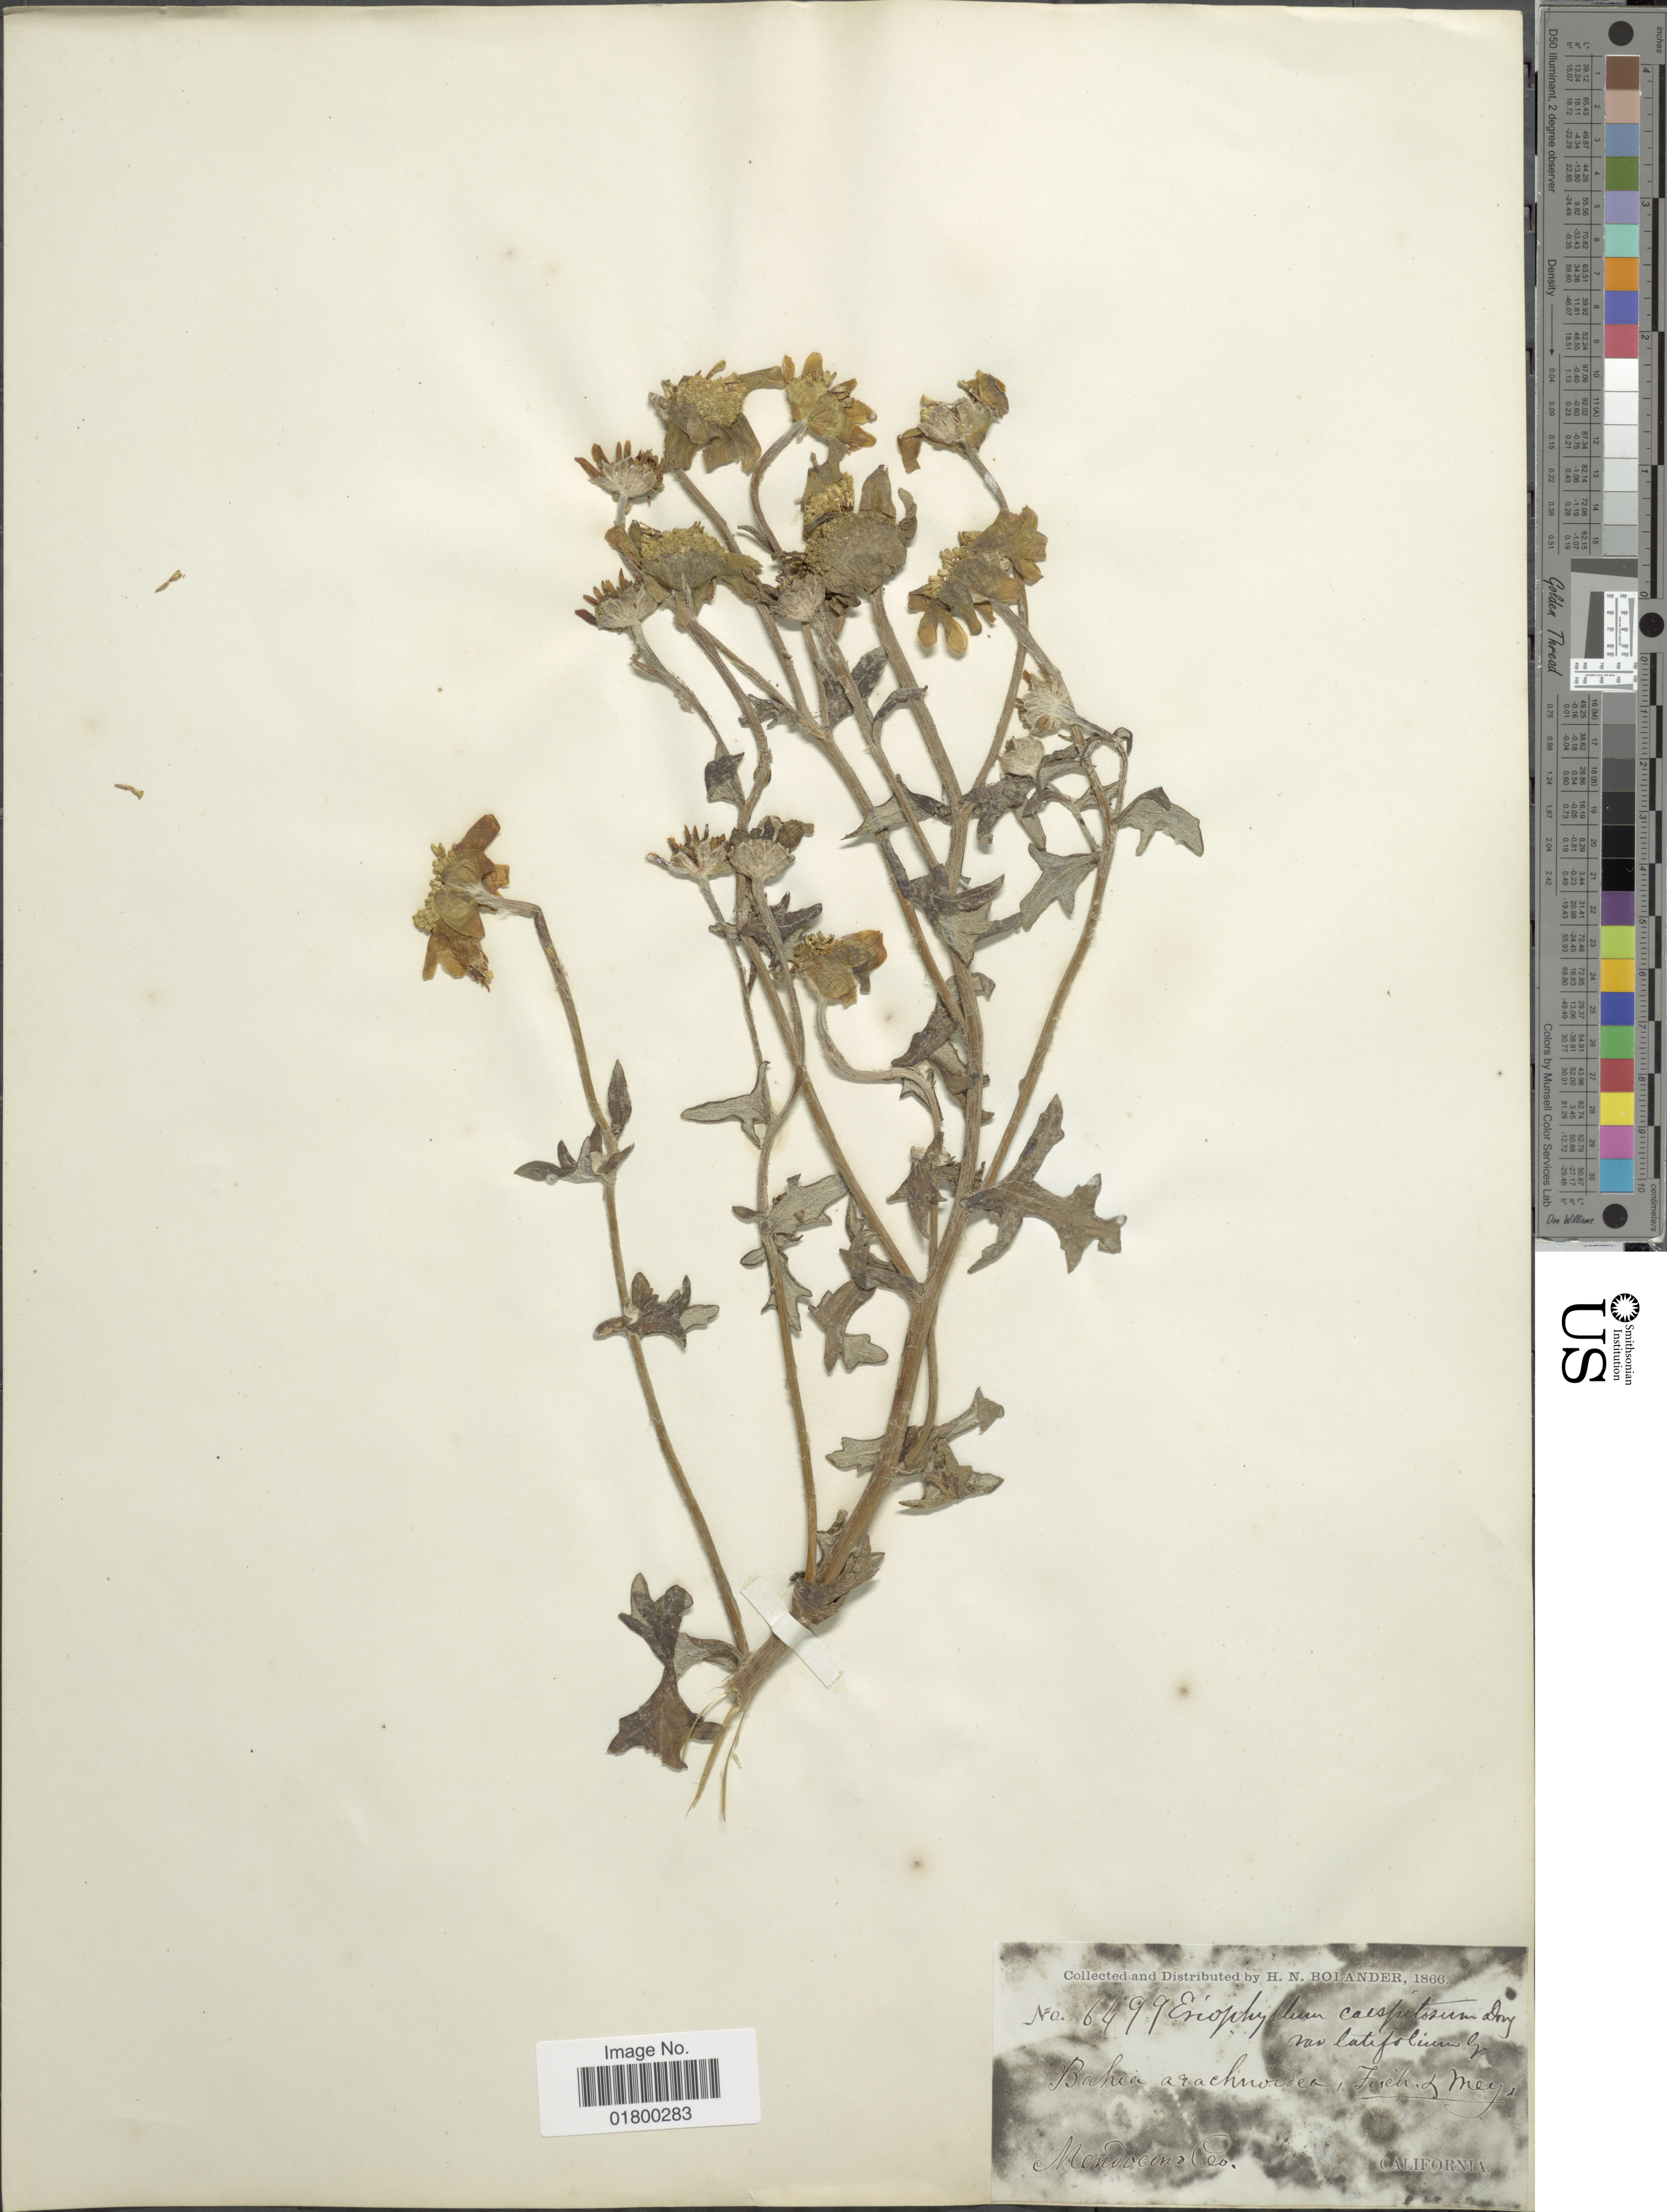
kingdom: Plantae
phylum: Tracheophyta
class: Magnoliopsida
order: Asterales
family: Asteraceae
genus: Eriophyllum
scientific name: Eriophyllum lanatum var. arachnoideum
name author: (Fisch. & Avé-Lall.) Jeps.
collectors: H. Bolander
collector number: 6499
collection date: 1866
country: United States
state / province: California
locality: Mendocina Co.